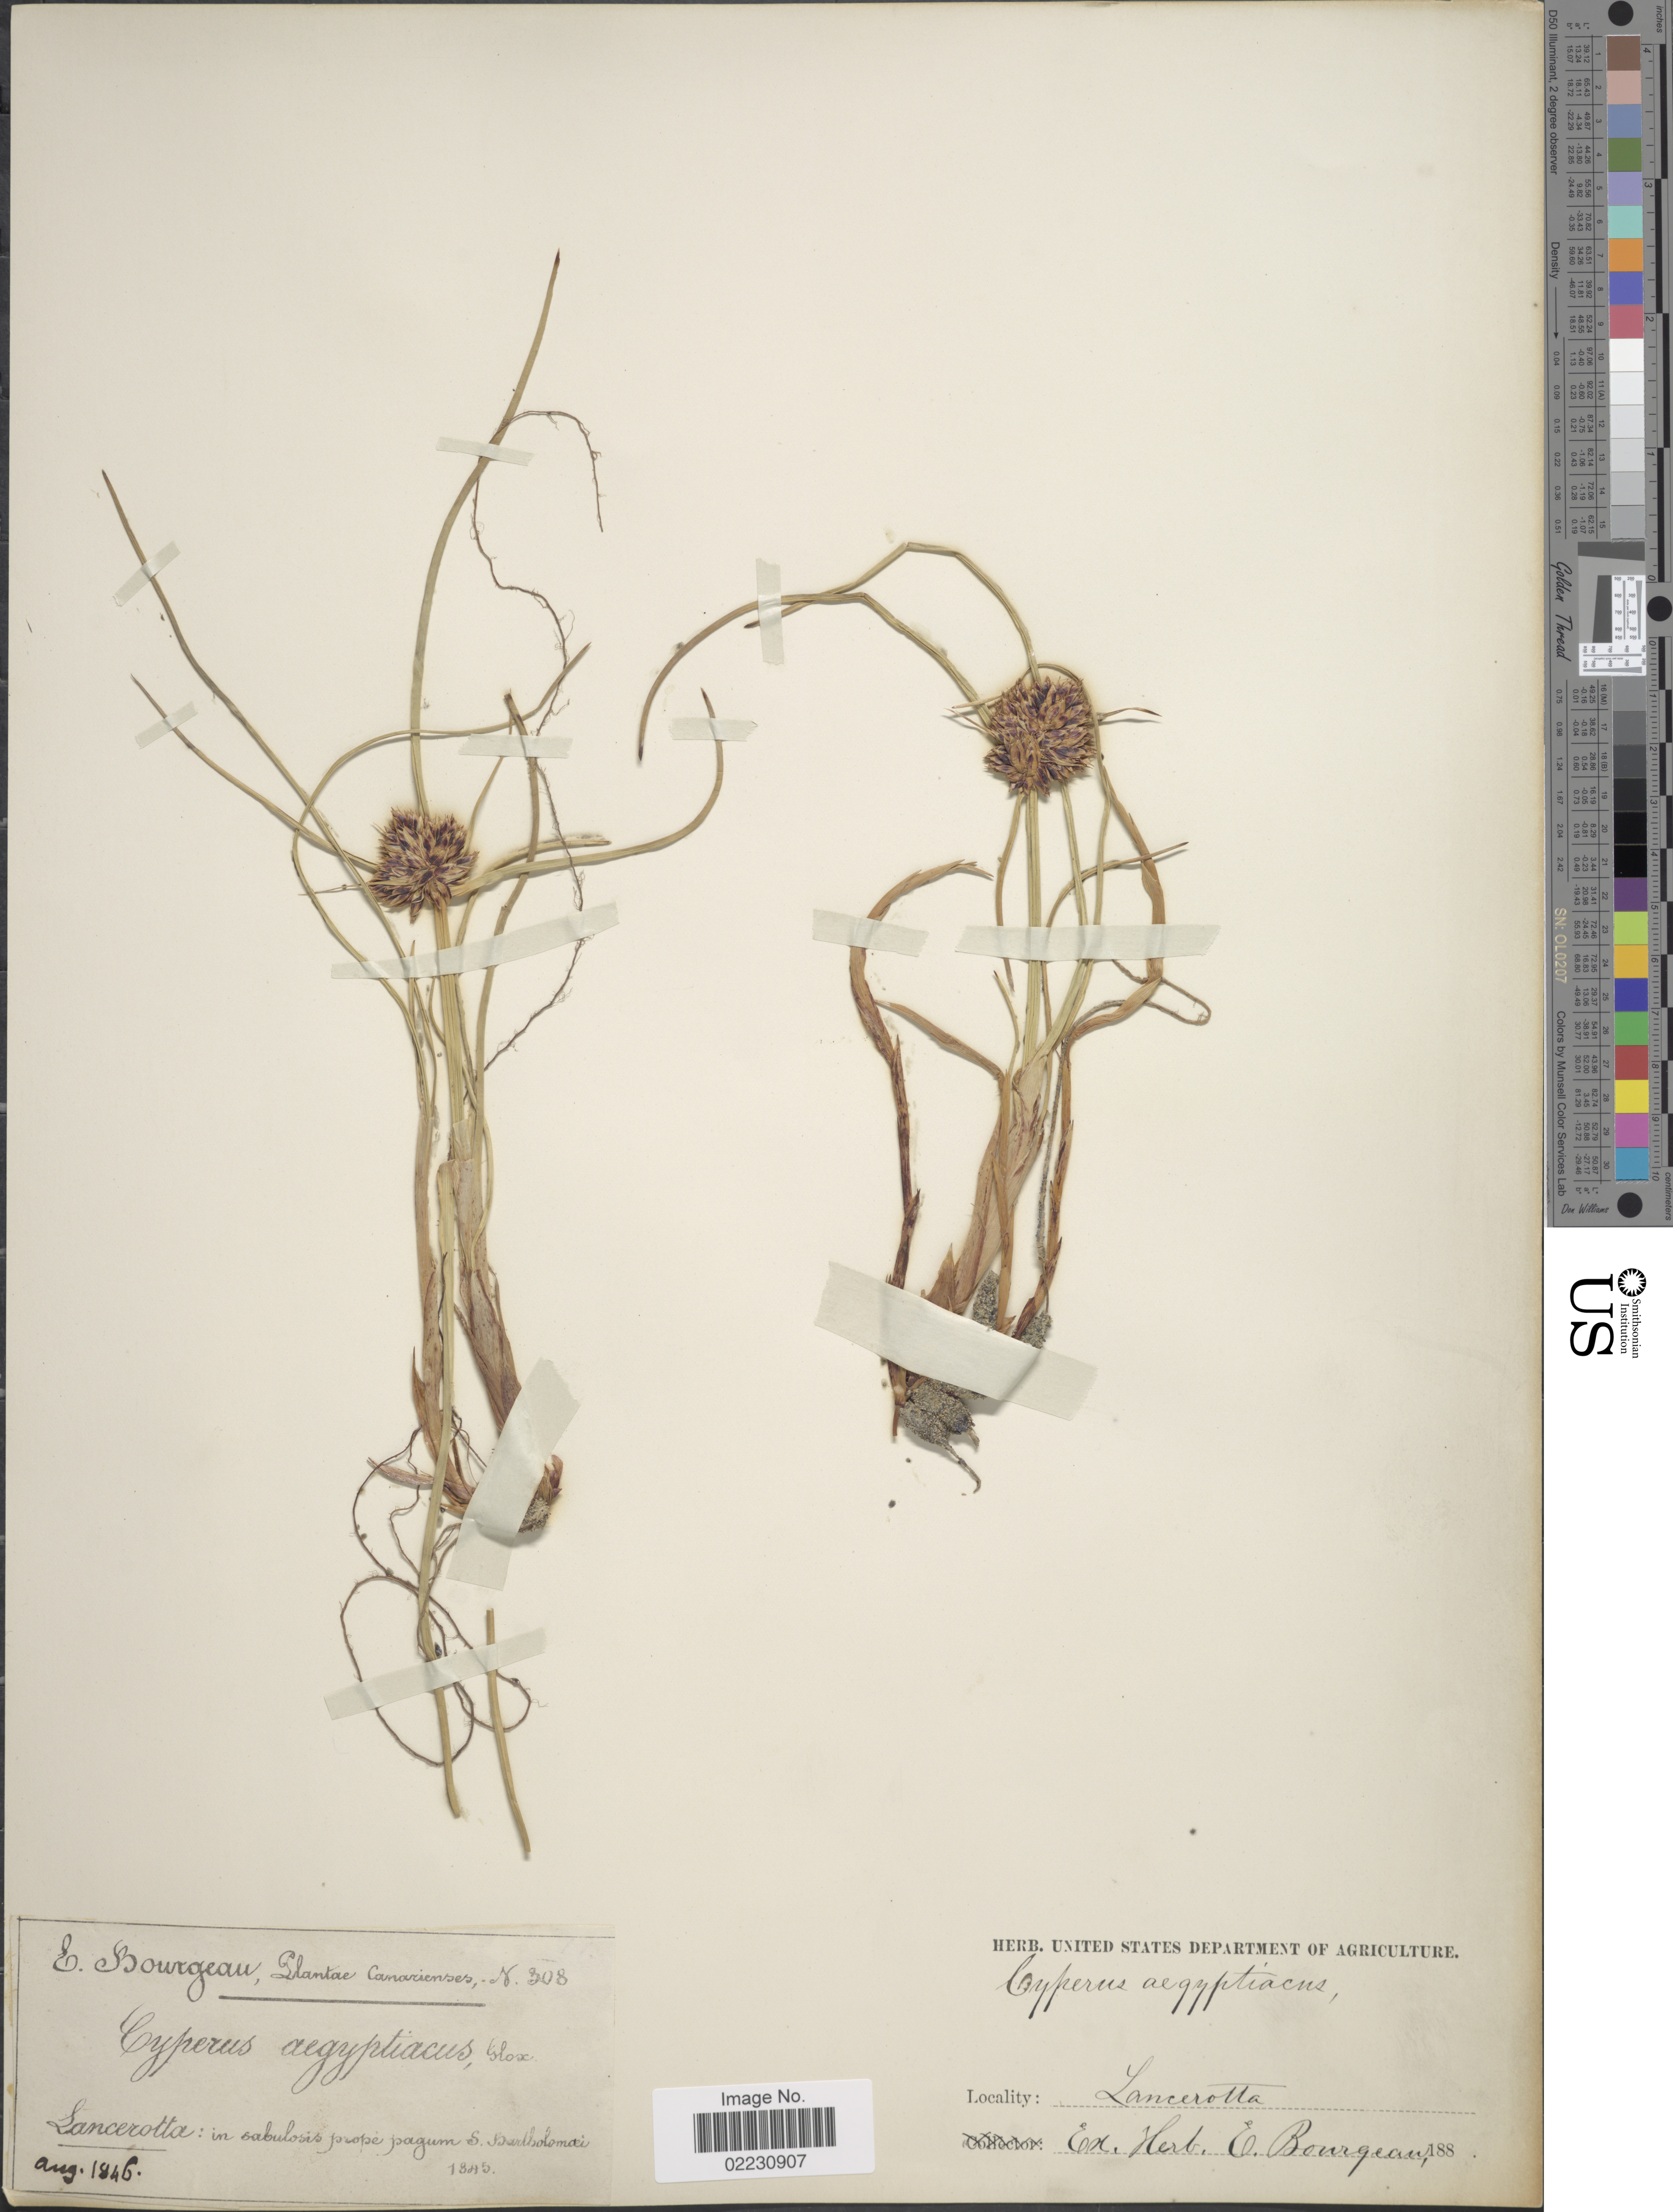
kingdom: Plantae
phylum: Tracheophyta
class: Liliopsida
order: Poales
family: Cyperaceae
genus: Cyperus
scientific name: Cyperus capitatus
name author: Vand.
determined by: Strong, Mark T., (BOT), Smithsonian Institution - National Museum of Natural History (UNITED STATES)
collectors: E. Bourgeau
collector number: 308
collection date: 1845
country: Spain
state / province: Canarias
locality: Lancerotta, Canarienses, prope pagum S. Bartholomaei